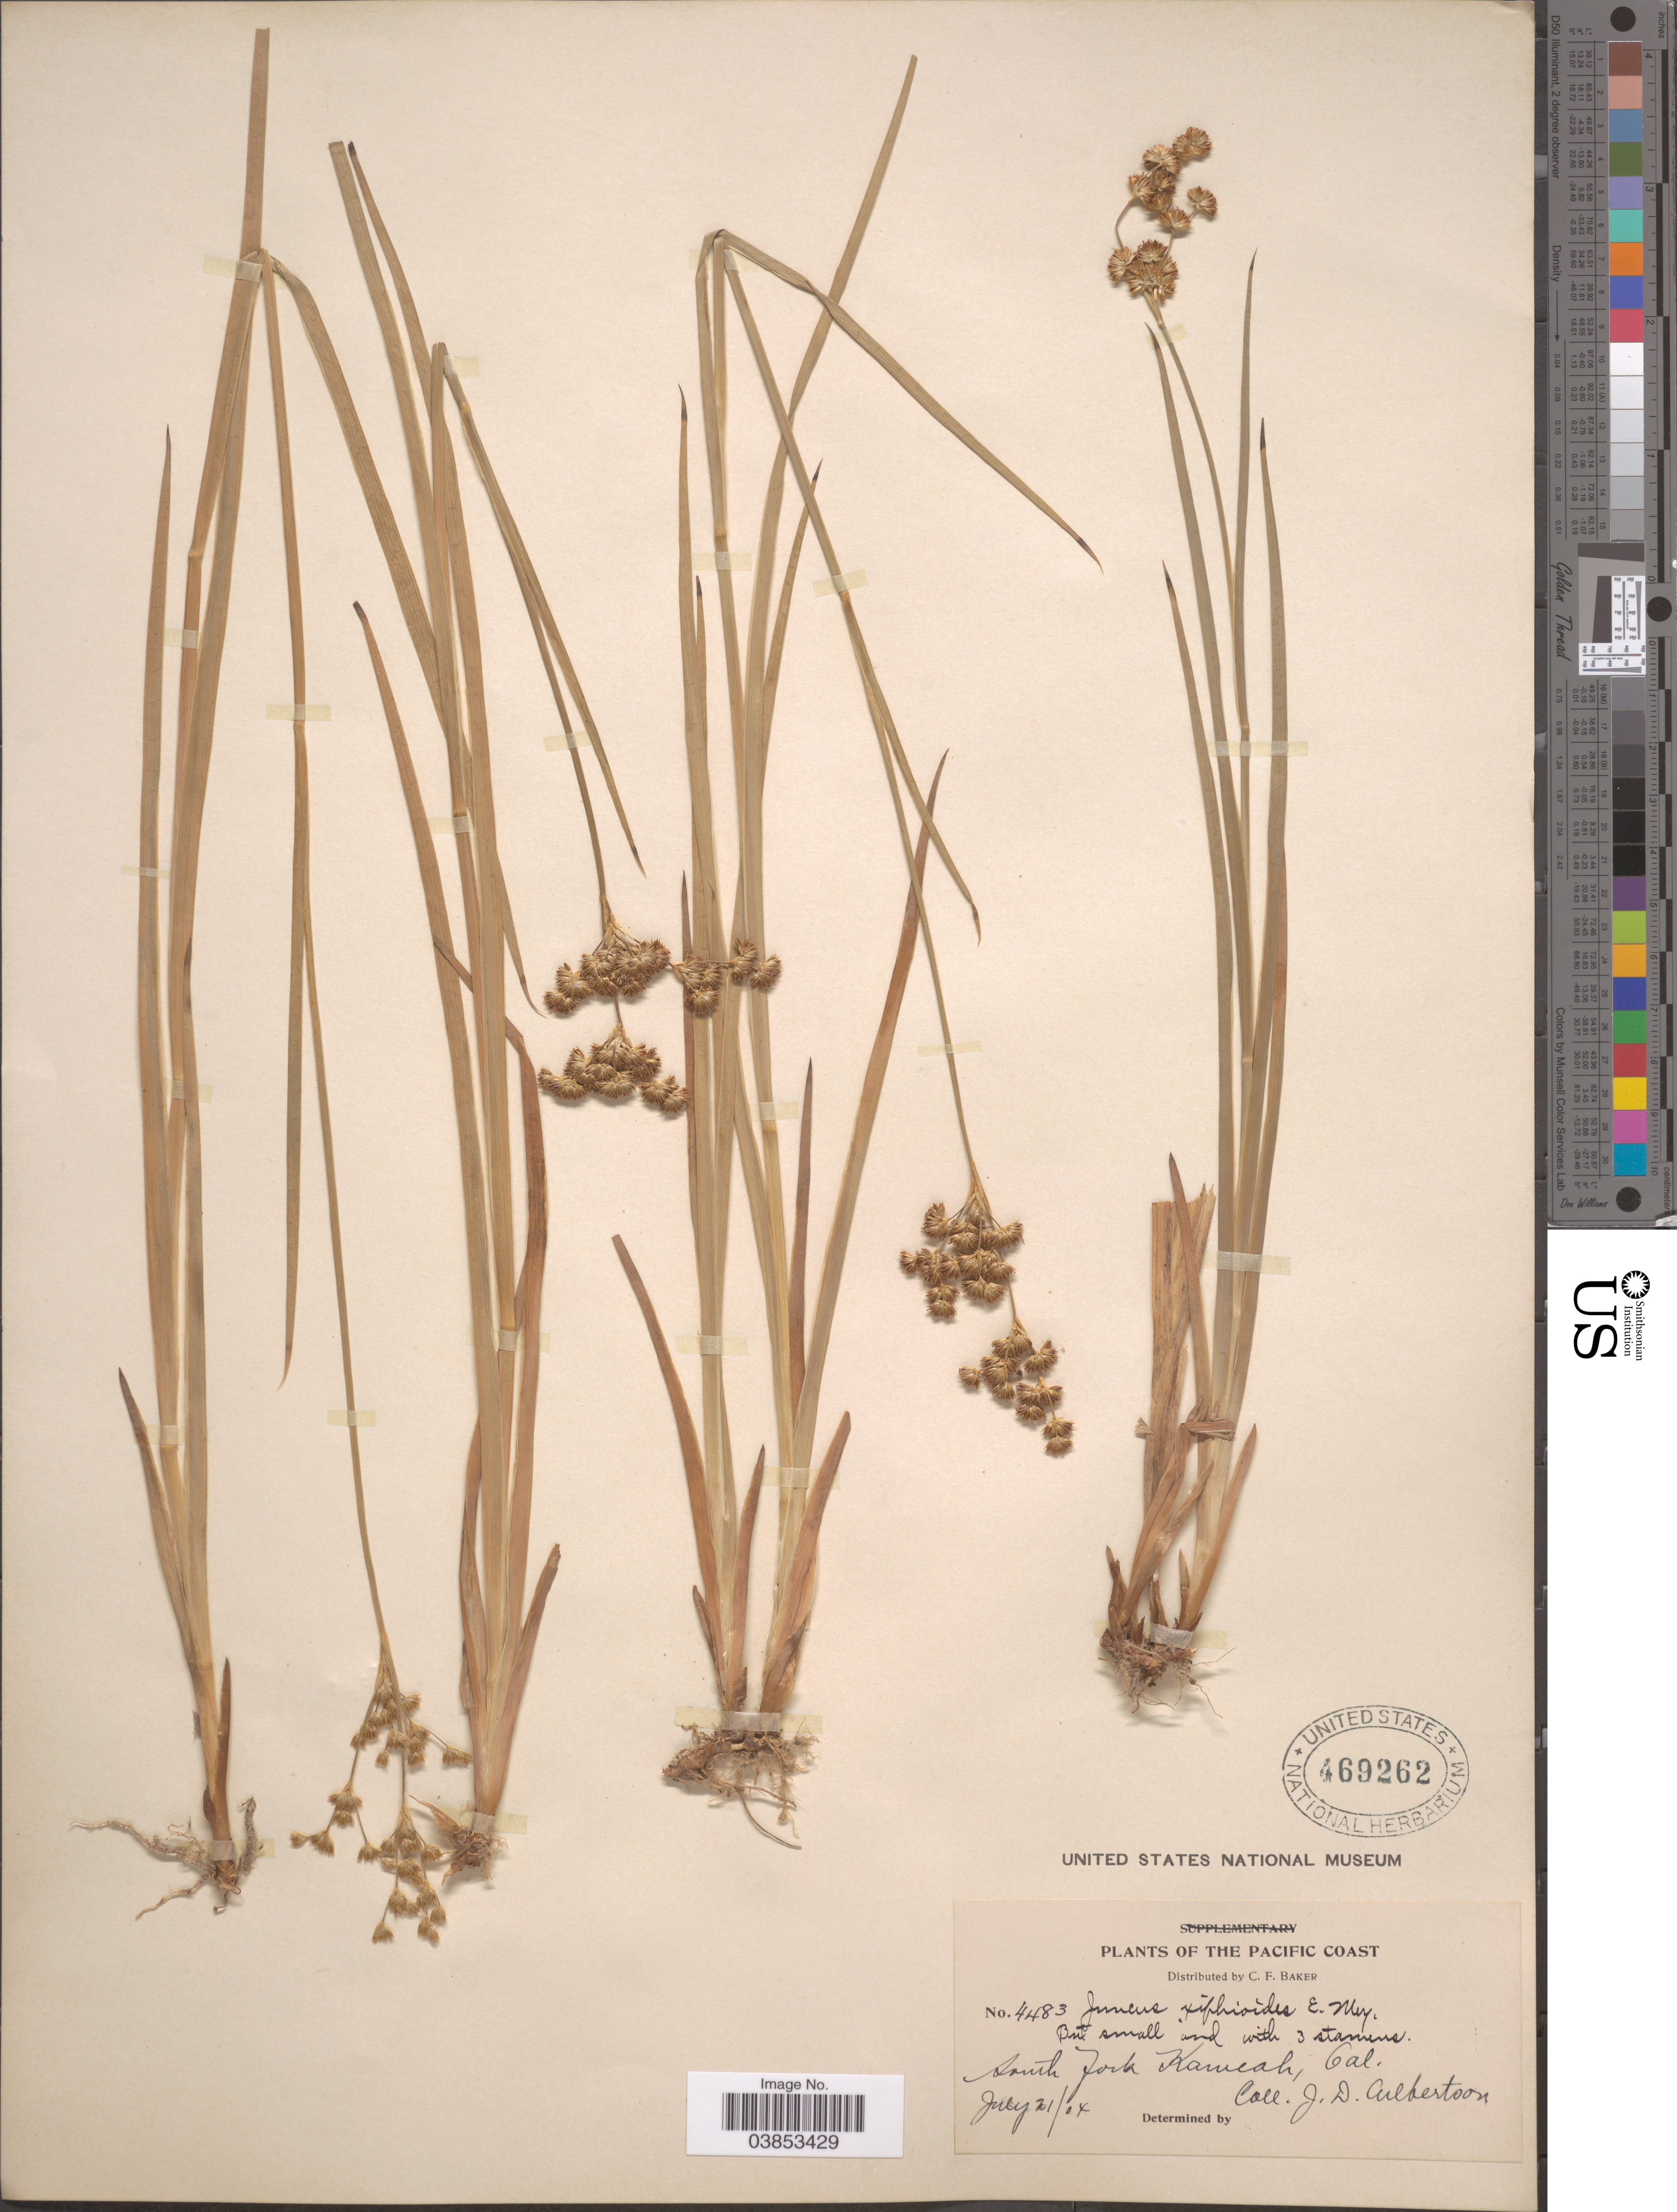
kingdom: Plantae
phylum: Tracheophyta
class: Liliopsida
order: Poales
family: Juncaceae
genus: Juncus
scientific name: Juncus ensifolius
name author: Wikstr.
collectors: J. Culbertson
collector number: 4483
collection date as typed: Transcribed d/m/y: 21/7/4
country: United States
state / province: California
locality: The Pacific Coast. South Fork Kameah.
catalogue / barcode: US 469262